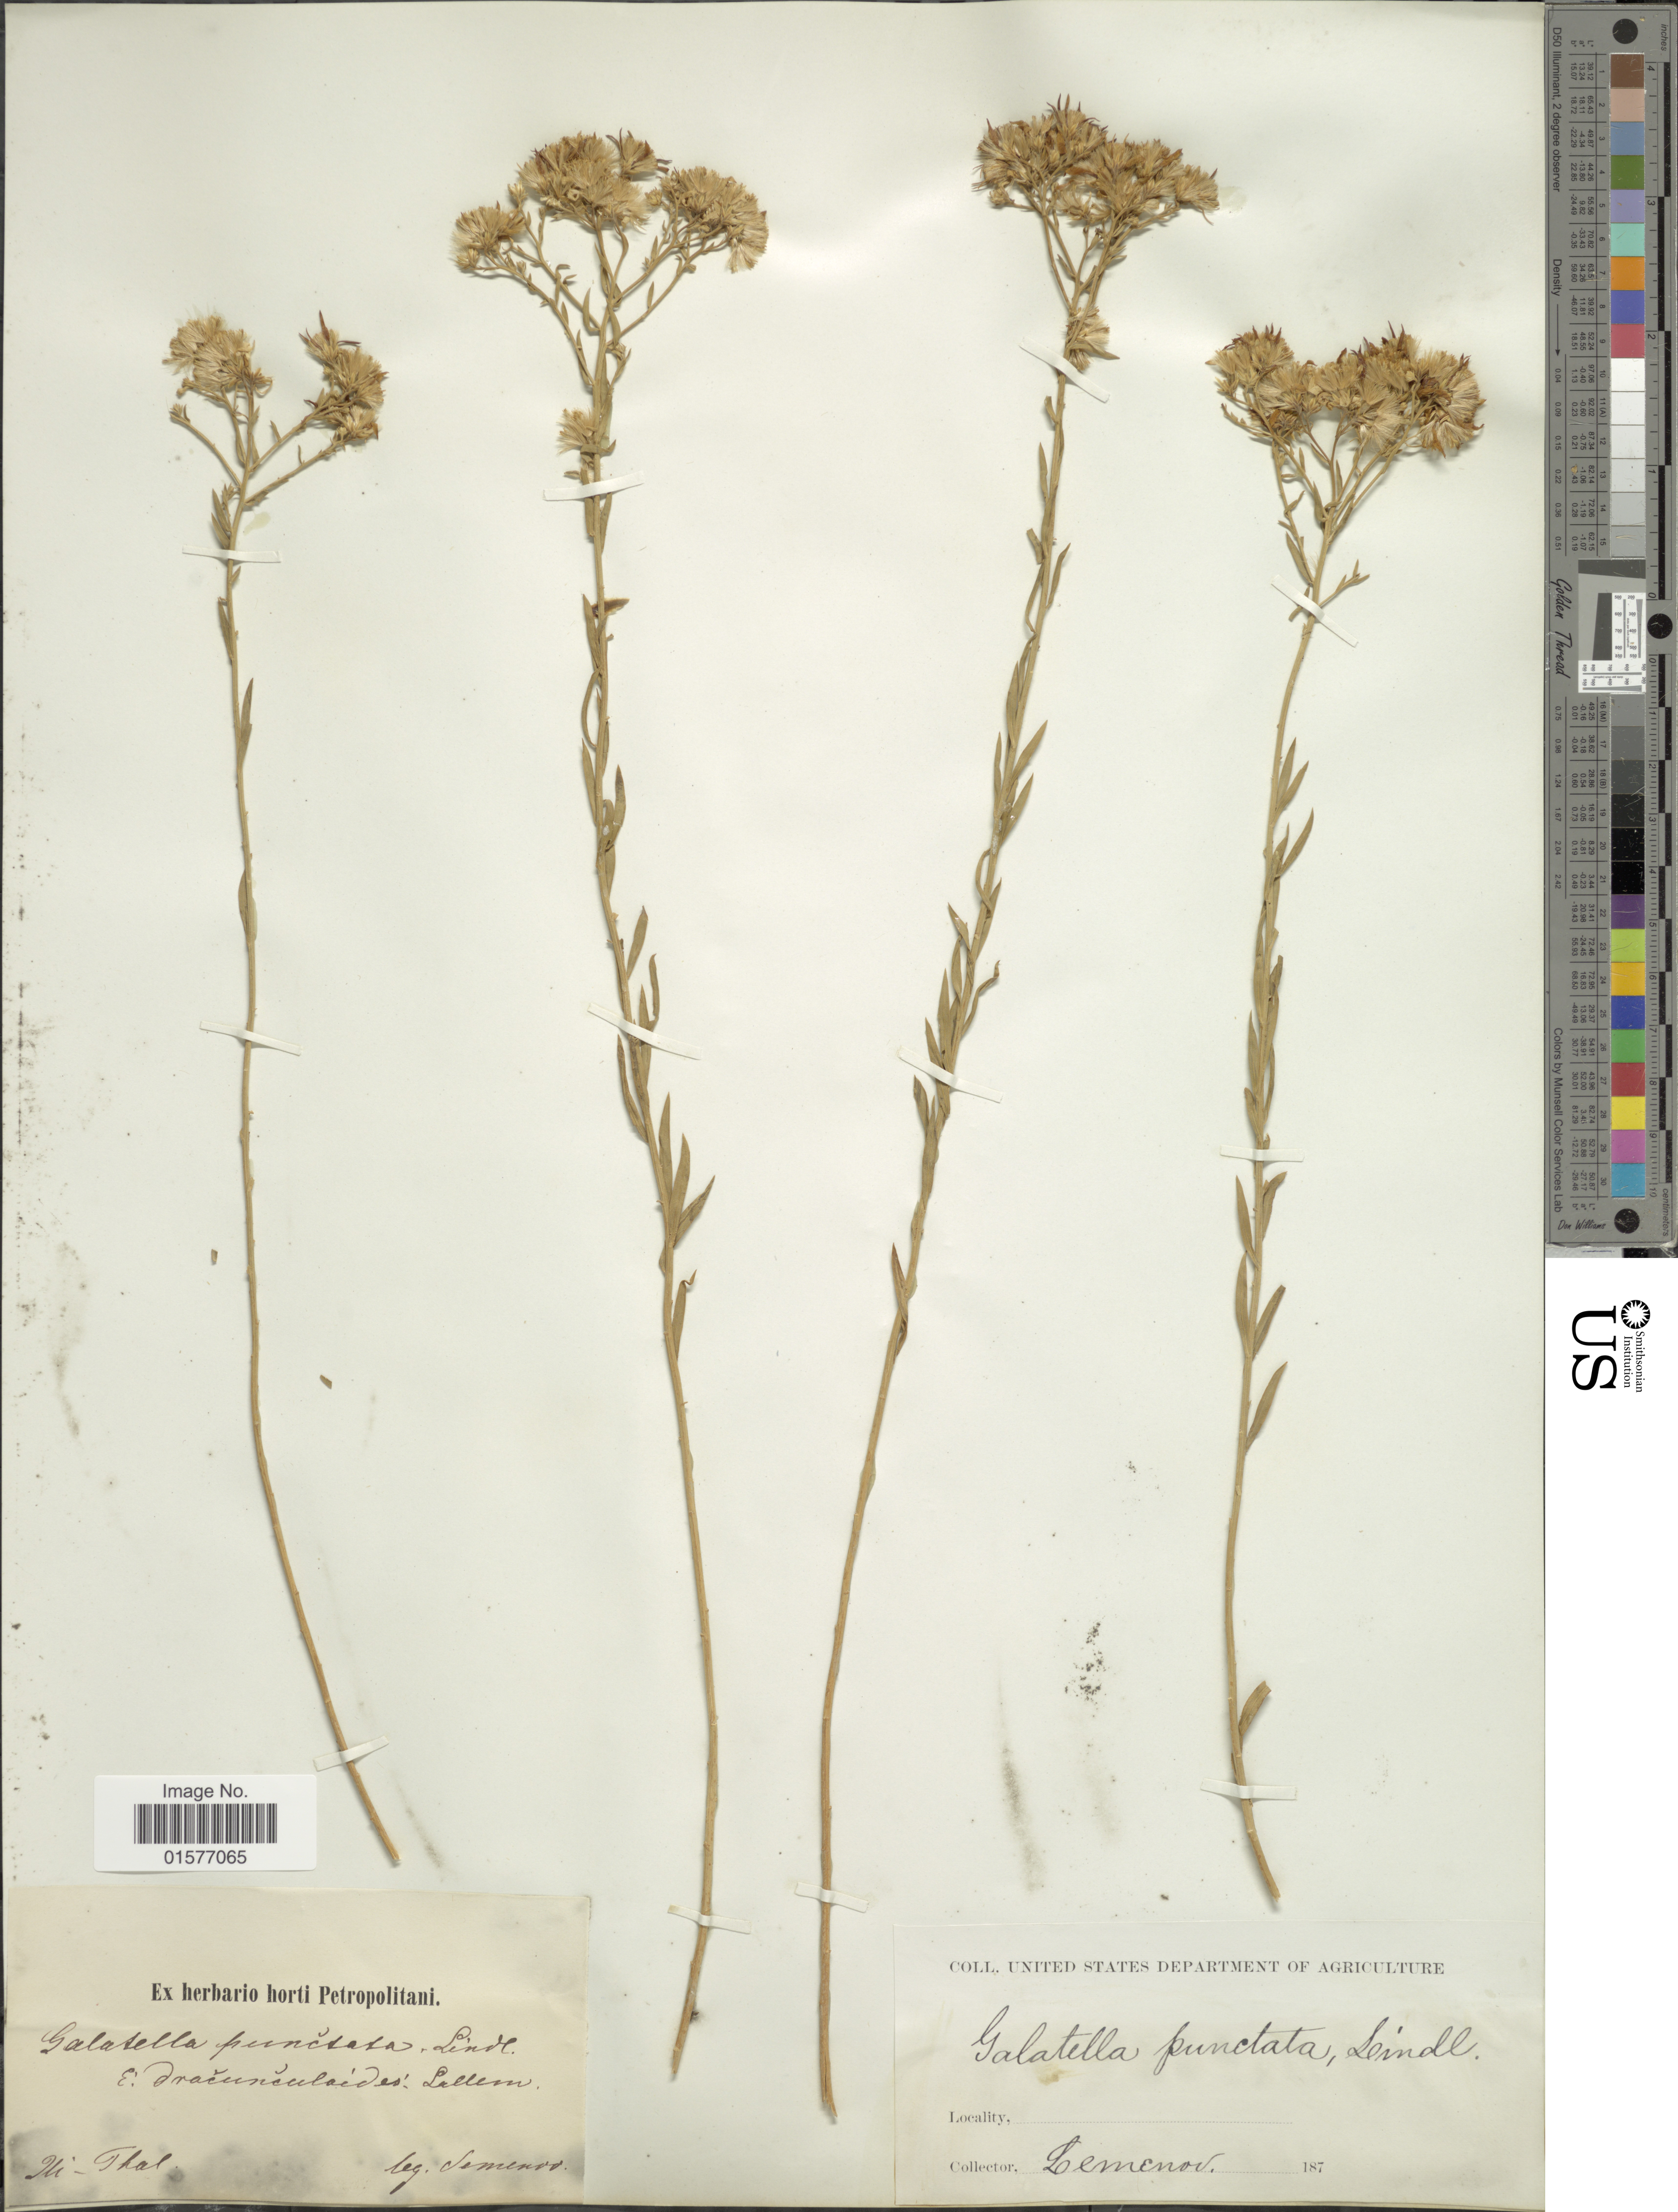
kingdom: Plantae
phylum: Tracheophyta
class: Magnoliopsida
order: Asterales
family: Asteraceae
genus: Linosyris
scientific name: Linosyris punctata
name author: (Moench) DC.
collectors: -- Semenov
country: Kazakhstan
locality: Ili-Thal.